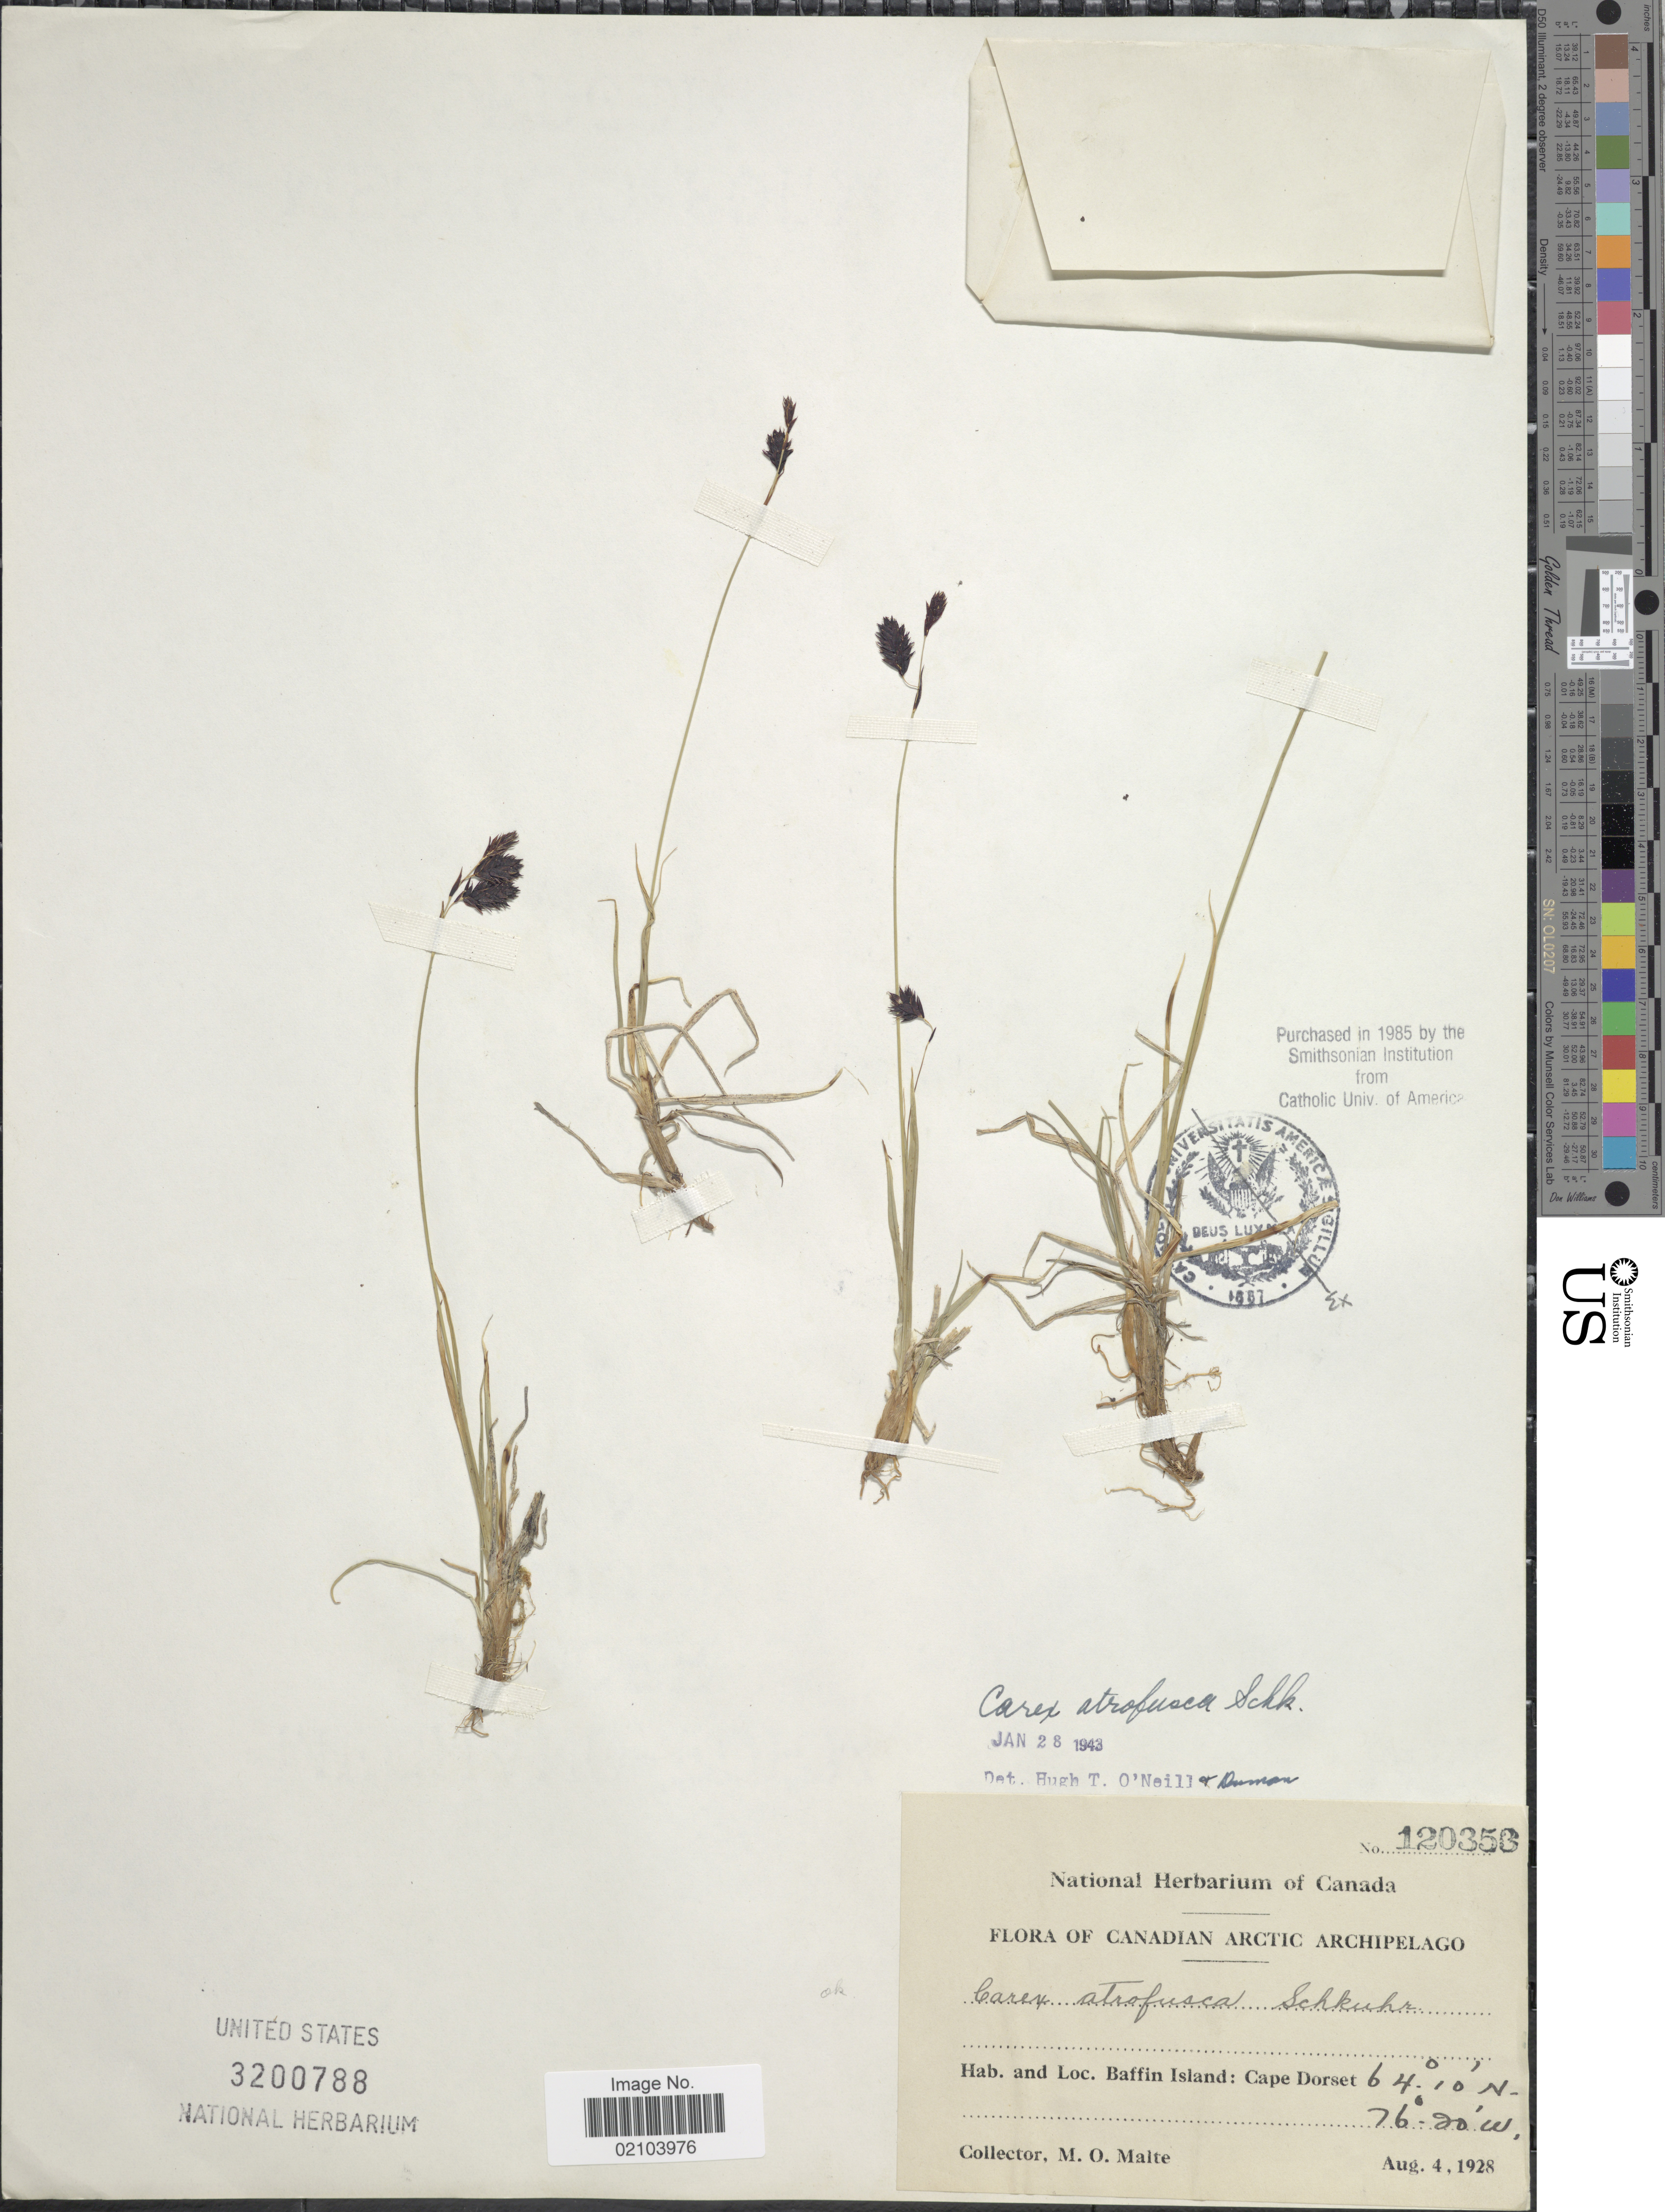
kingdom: Plantae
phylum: Tracheophyta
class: Liliopsida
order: Poales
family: Cyperaceae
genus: Carex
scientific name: Carex atrofusca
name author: Schkuhr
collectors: M. O. Malte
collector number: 120353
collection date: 1928-08-04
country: Canada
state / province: Nunavut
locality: Canadian Arctic Archipelago. Baffin Island: Cape Dorset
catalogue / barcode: US 3200788